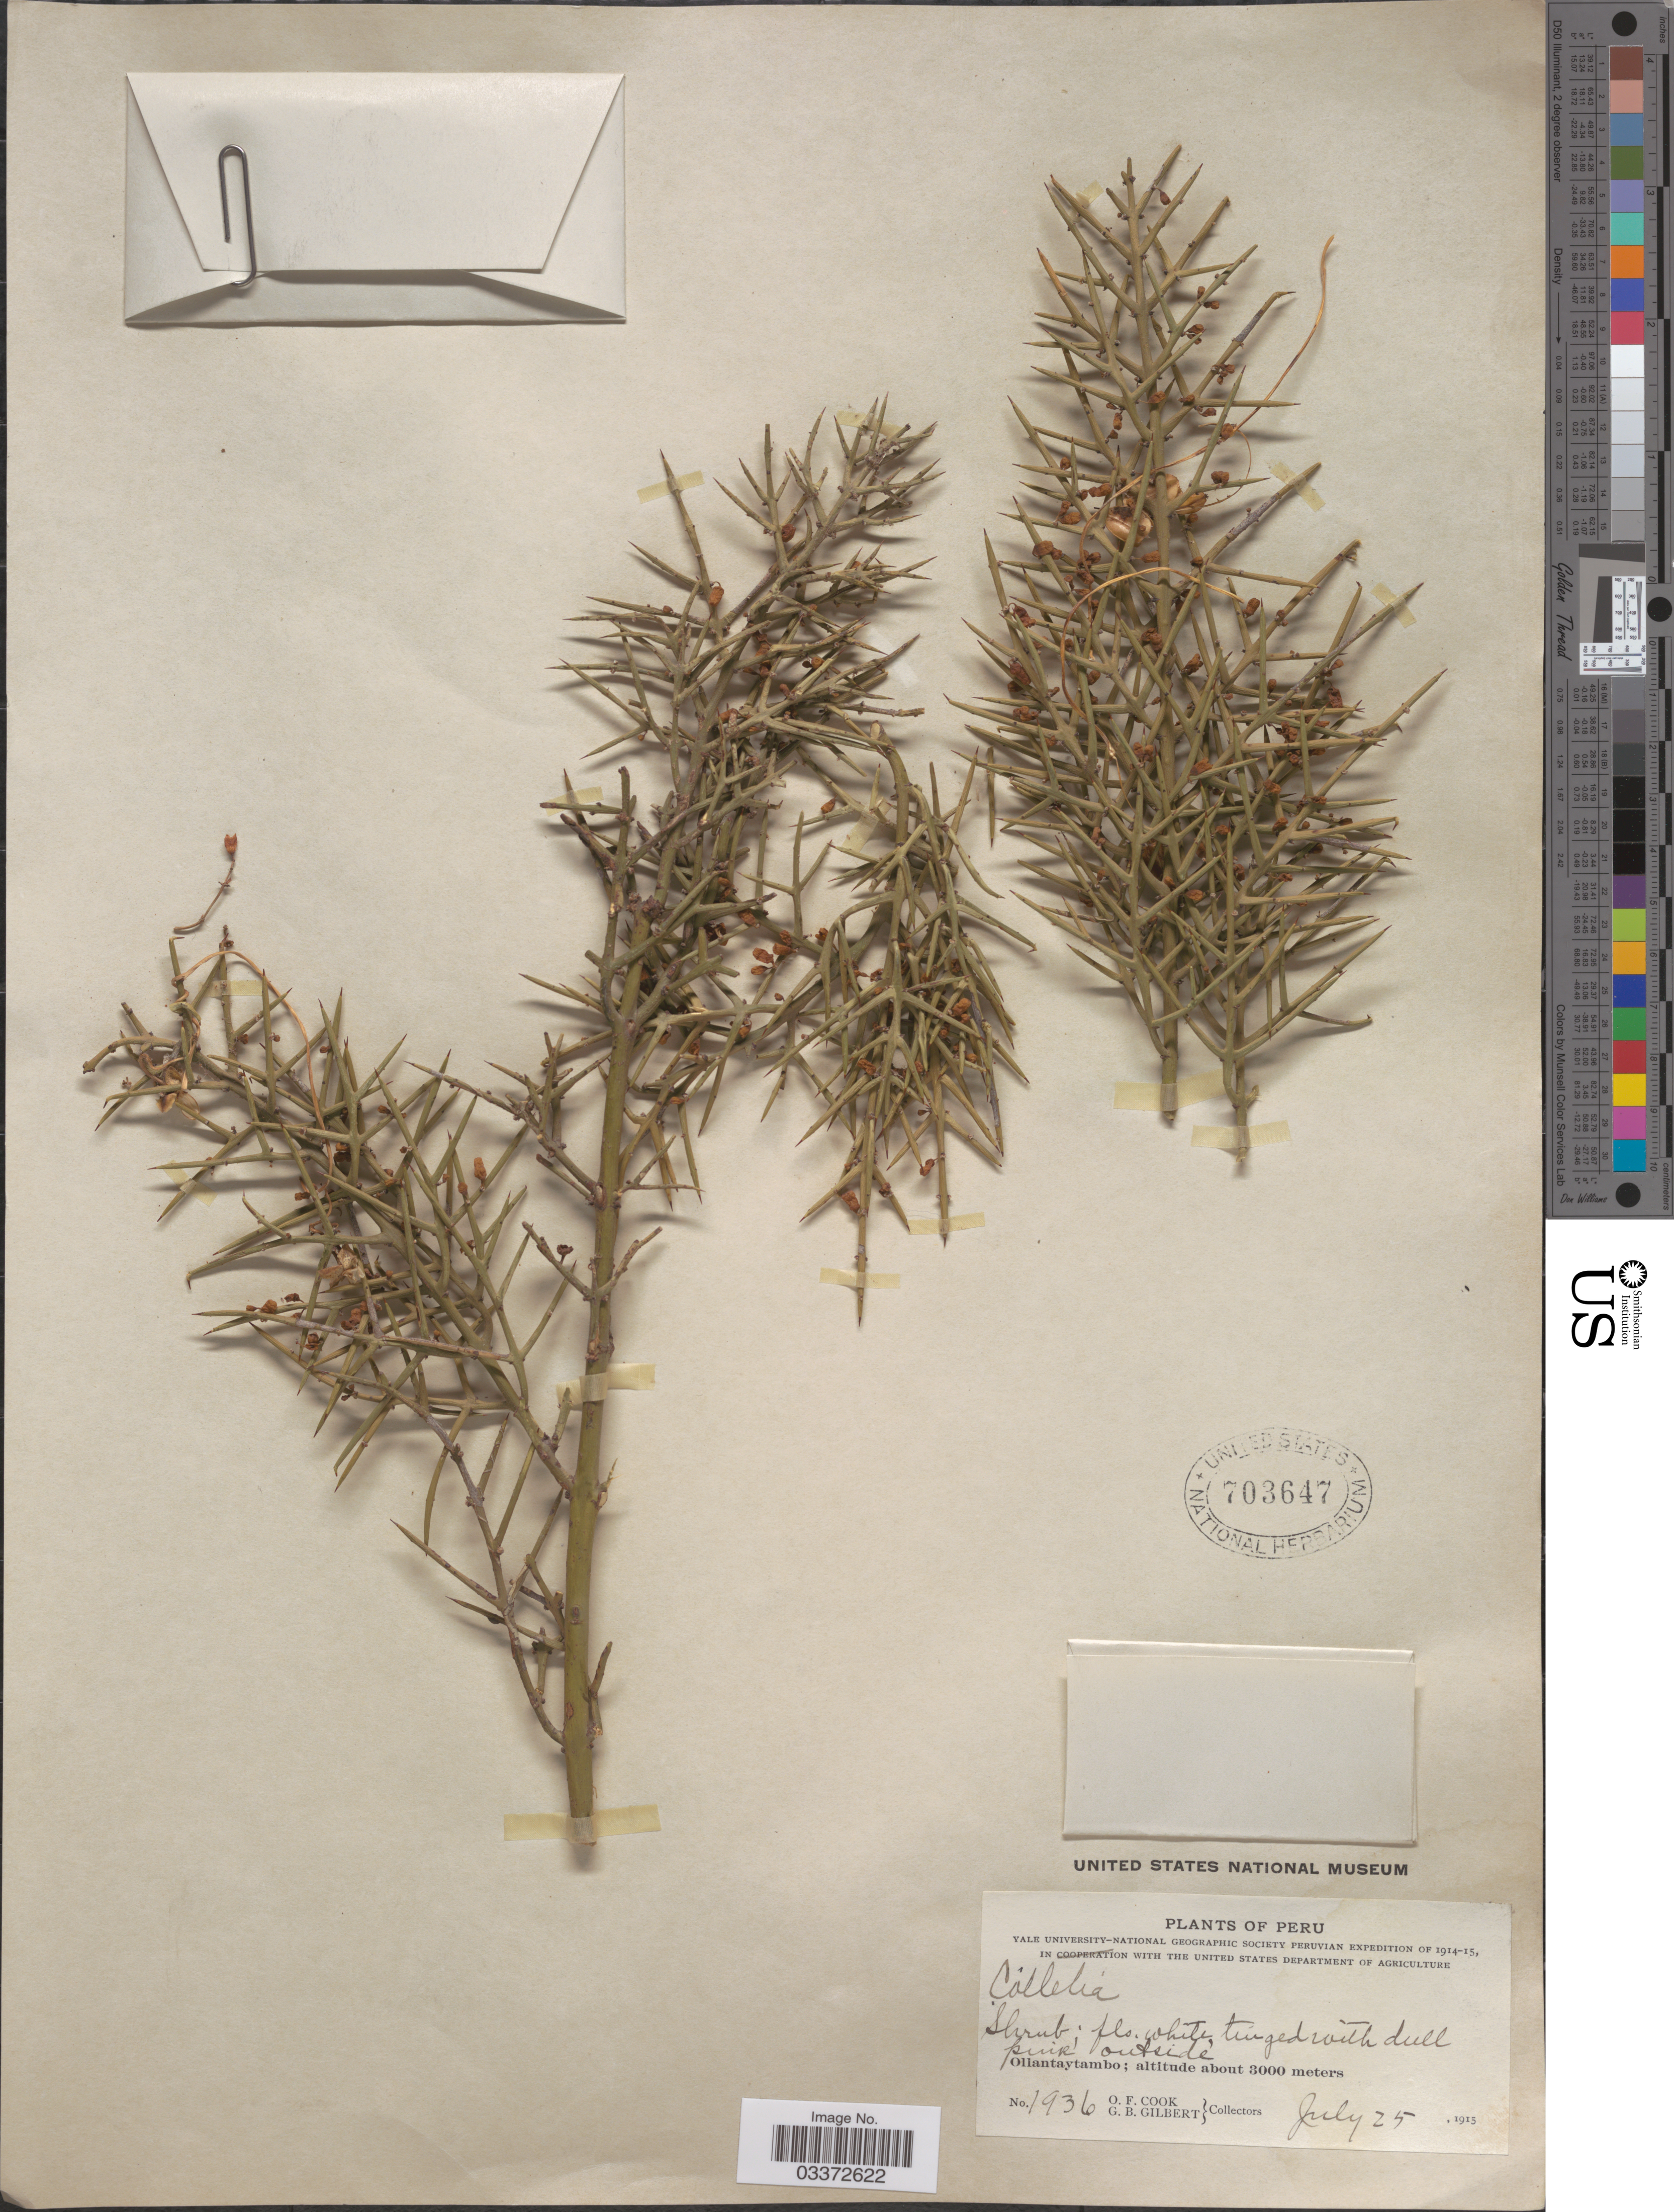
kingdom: Plantae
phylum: Tracheophyta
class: Magnoliopsida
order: Rosales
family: Rhamnaceae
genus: Colletia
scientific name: Colletia sp.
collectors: O. F. Cook & G. B. Gilbert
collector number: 1936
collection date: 1915-07-25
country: Peru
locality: Ollantaytambo.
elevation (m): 3000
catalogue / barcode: US 703647